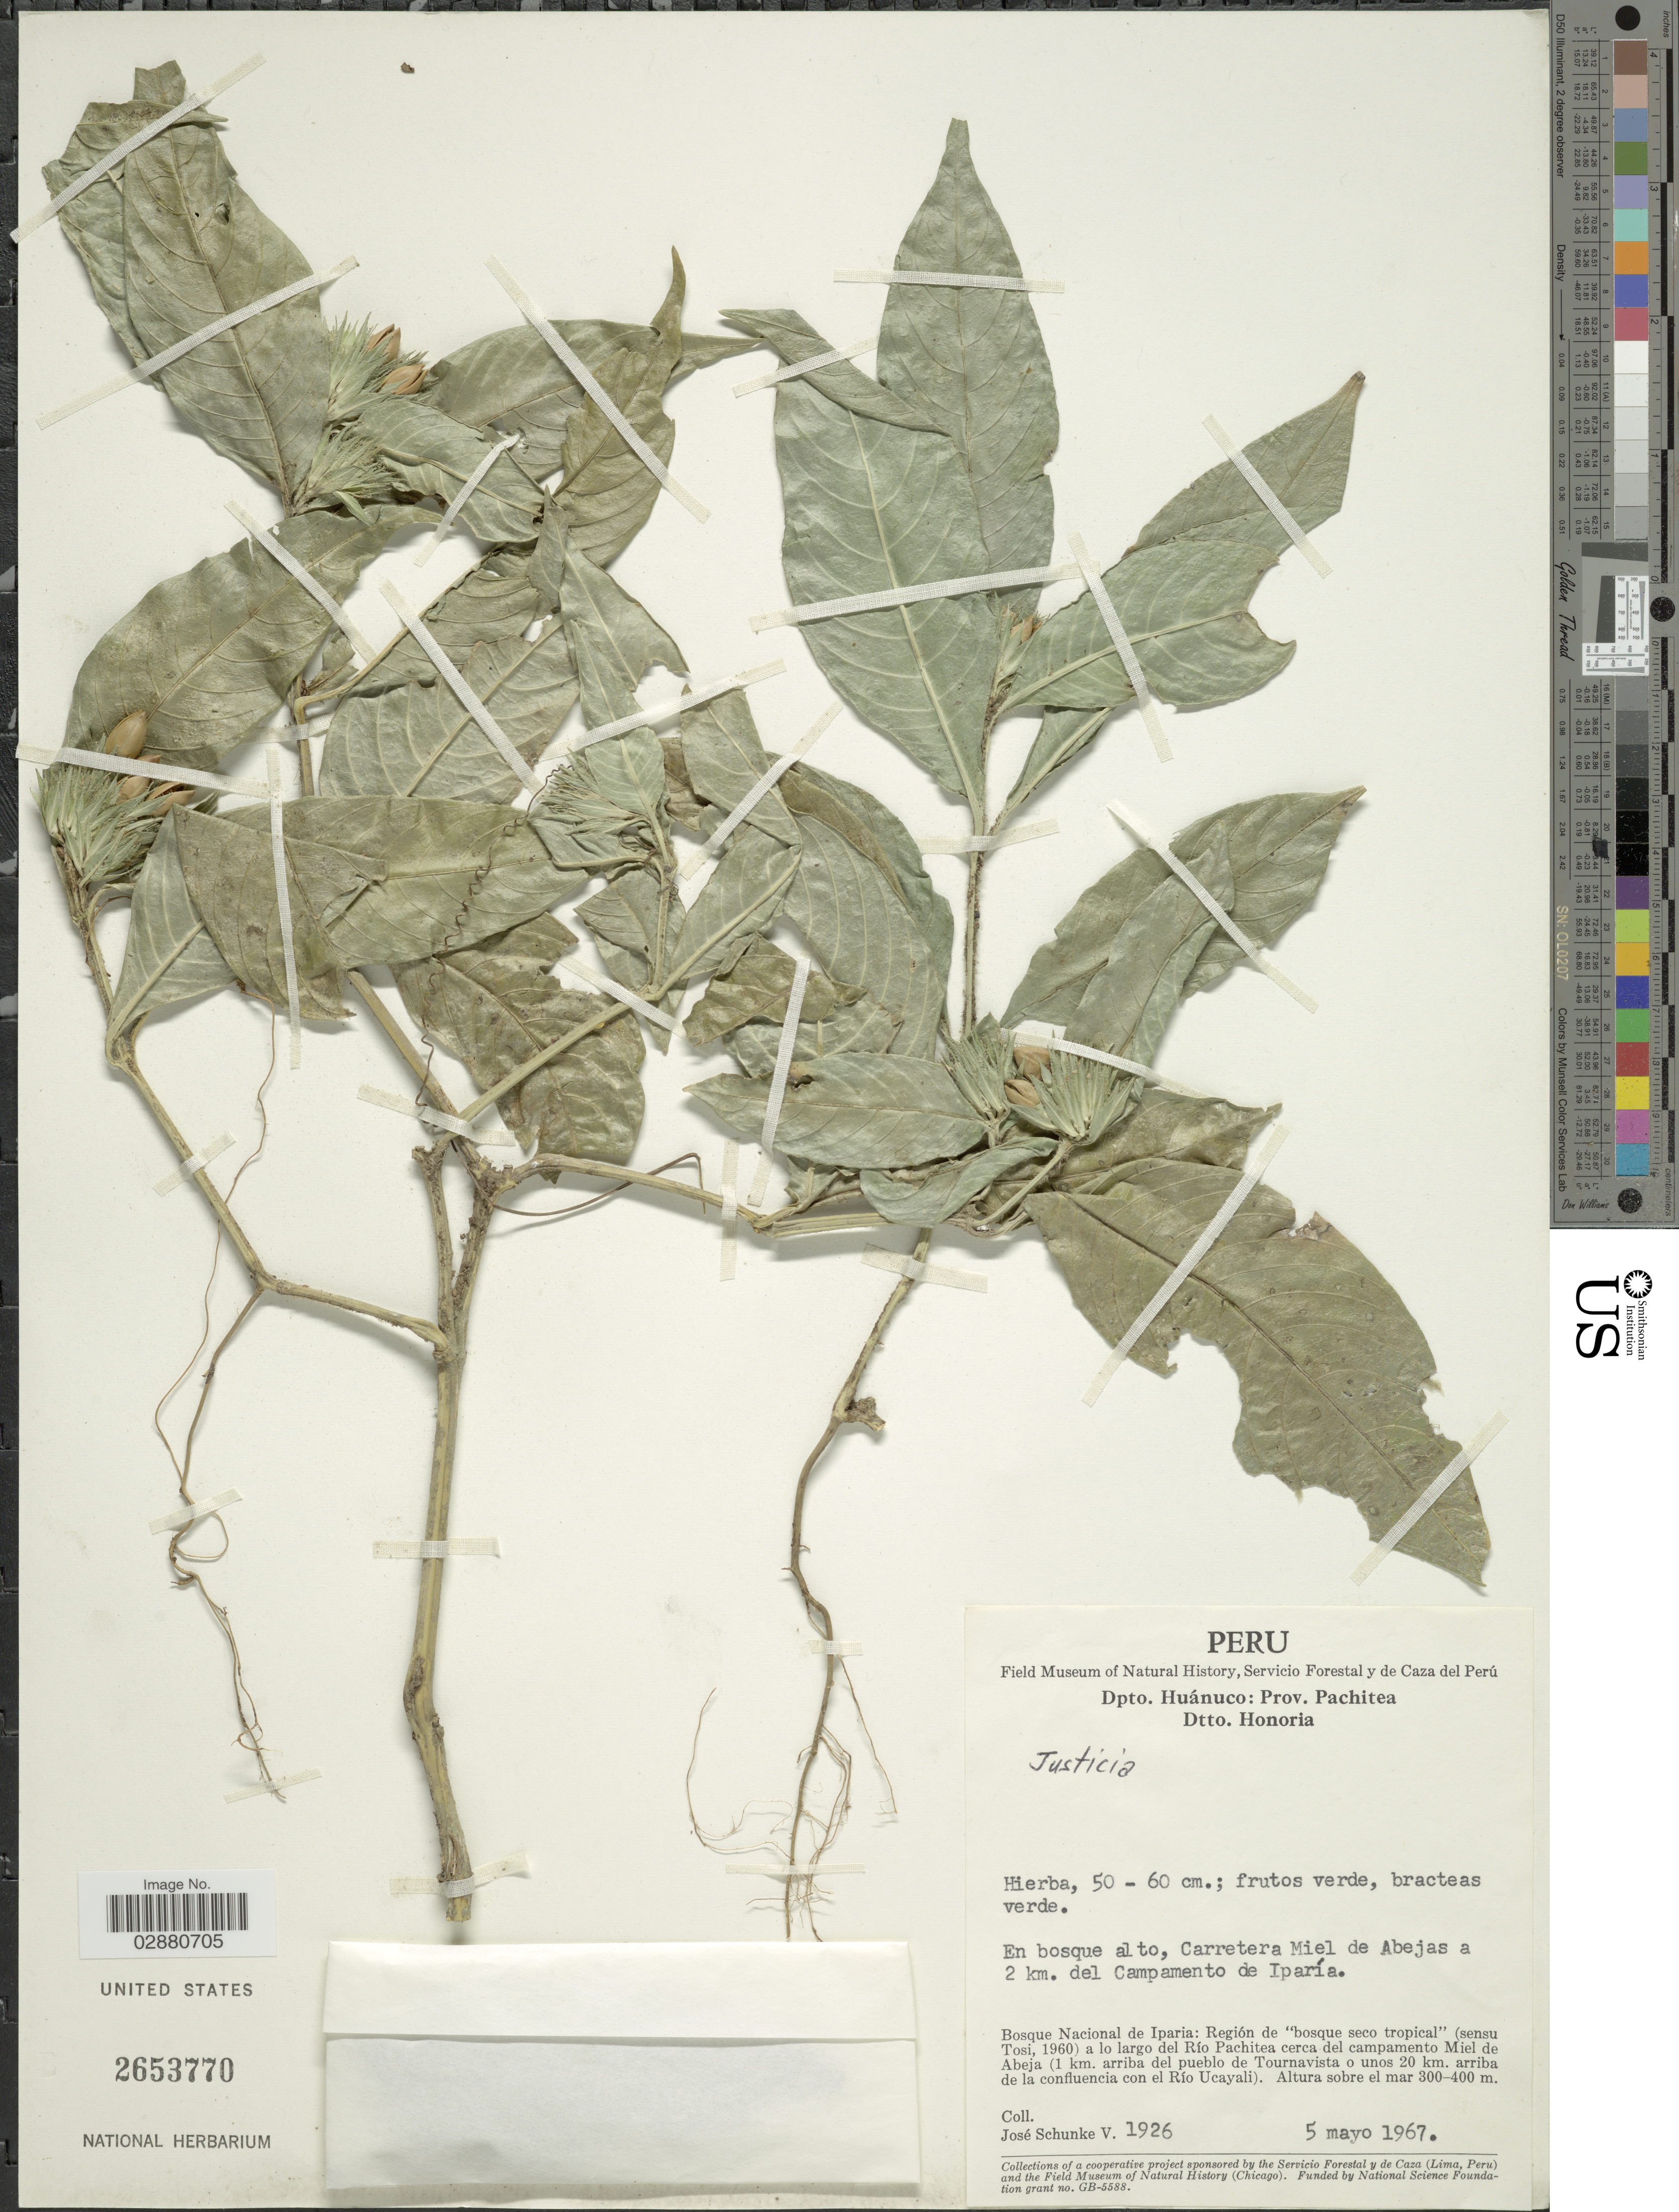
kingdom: Plantae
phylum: Tracheophyta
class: Magnoliopsida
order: Lamiales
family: Acanthaceae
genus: Justicia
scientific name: Justicia rusbyi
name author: (Lindau) V.A.W. Graham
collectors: J. Schunke Vigo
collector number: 1926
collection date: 1967-05-05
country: Peru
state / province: Huánuco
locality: Dpto. Huánuco: Prov. Pachitea. Dtto. Honoria. Carretera Miel de Abejas a 2 km. del Campamento de Iparía. Bosque Nacional de Iparia: Región de "bosque seco tropical" (sensu Tosi, 1960) a lo largo del Río Pachitea cerca del campamento Miel de Abeja (1 km. arriba del pueblo de Tournavista o unos 20 km. arriba de la confluencia con el Río Ucayali).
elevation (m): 300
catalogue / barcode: US 2653770